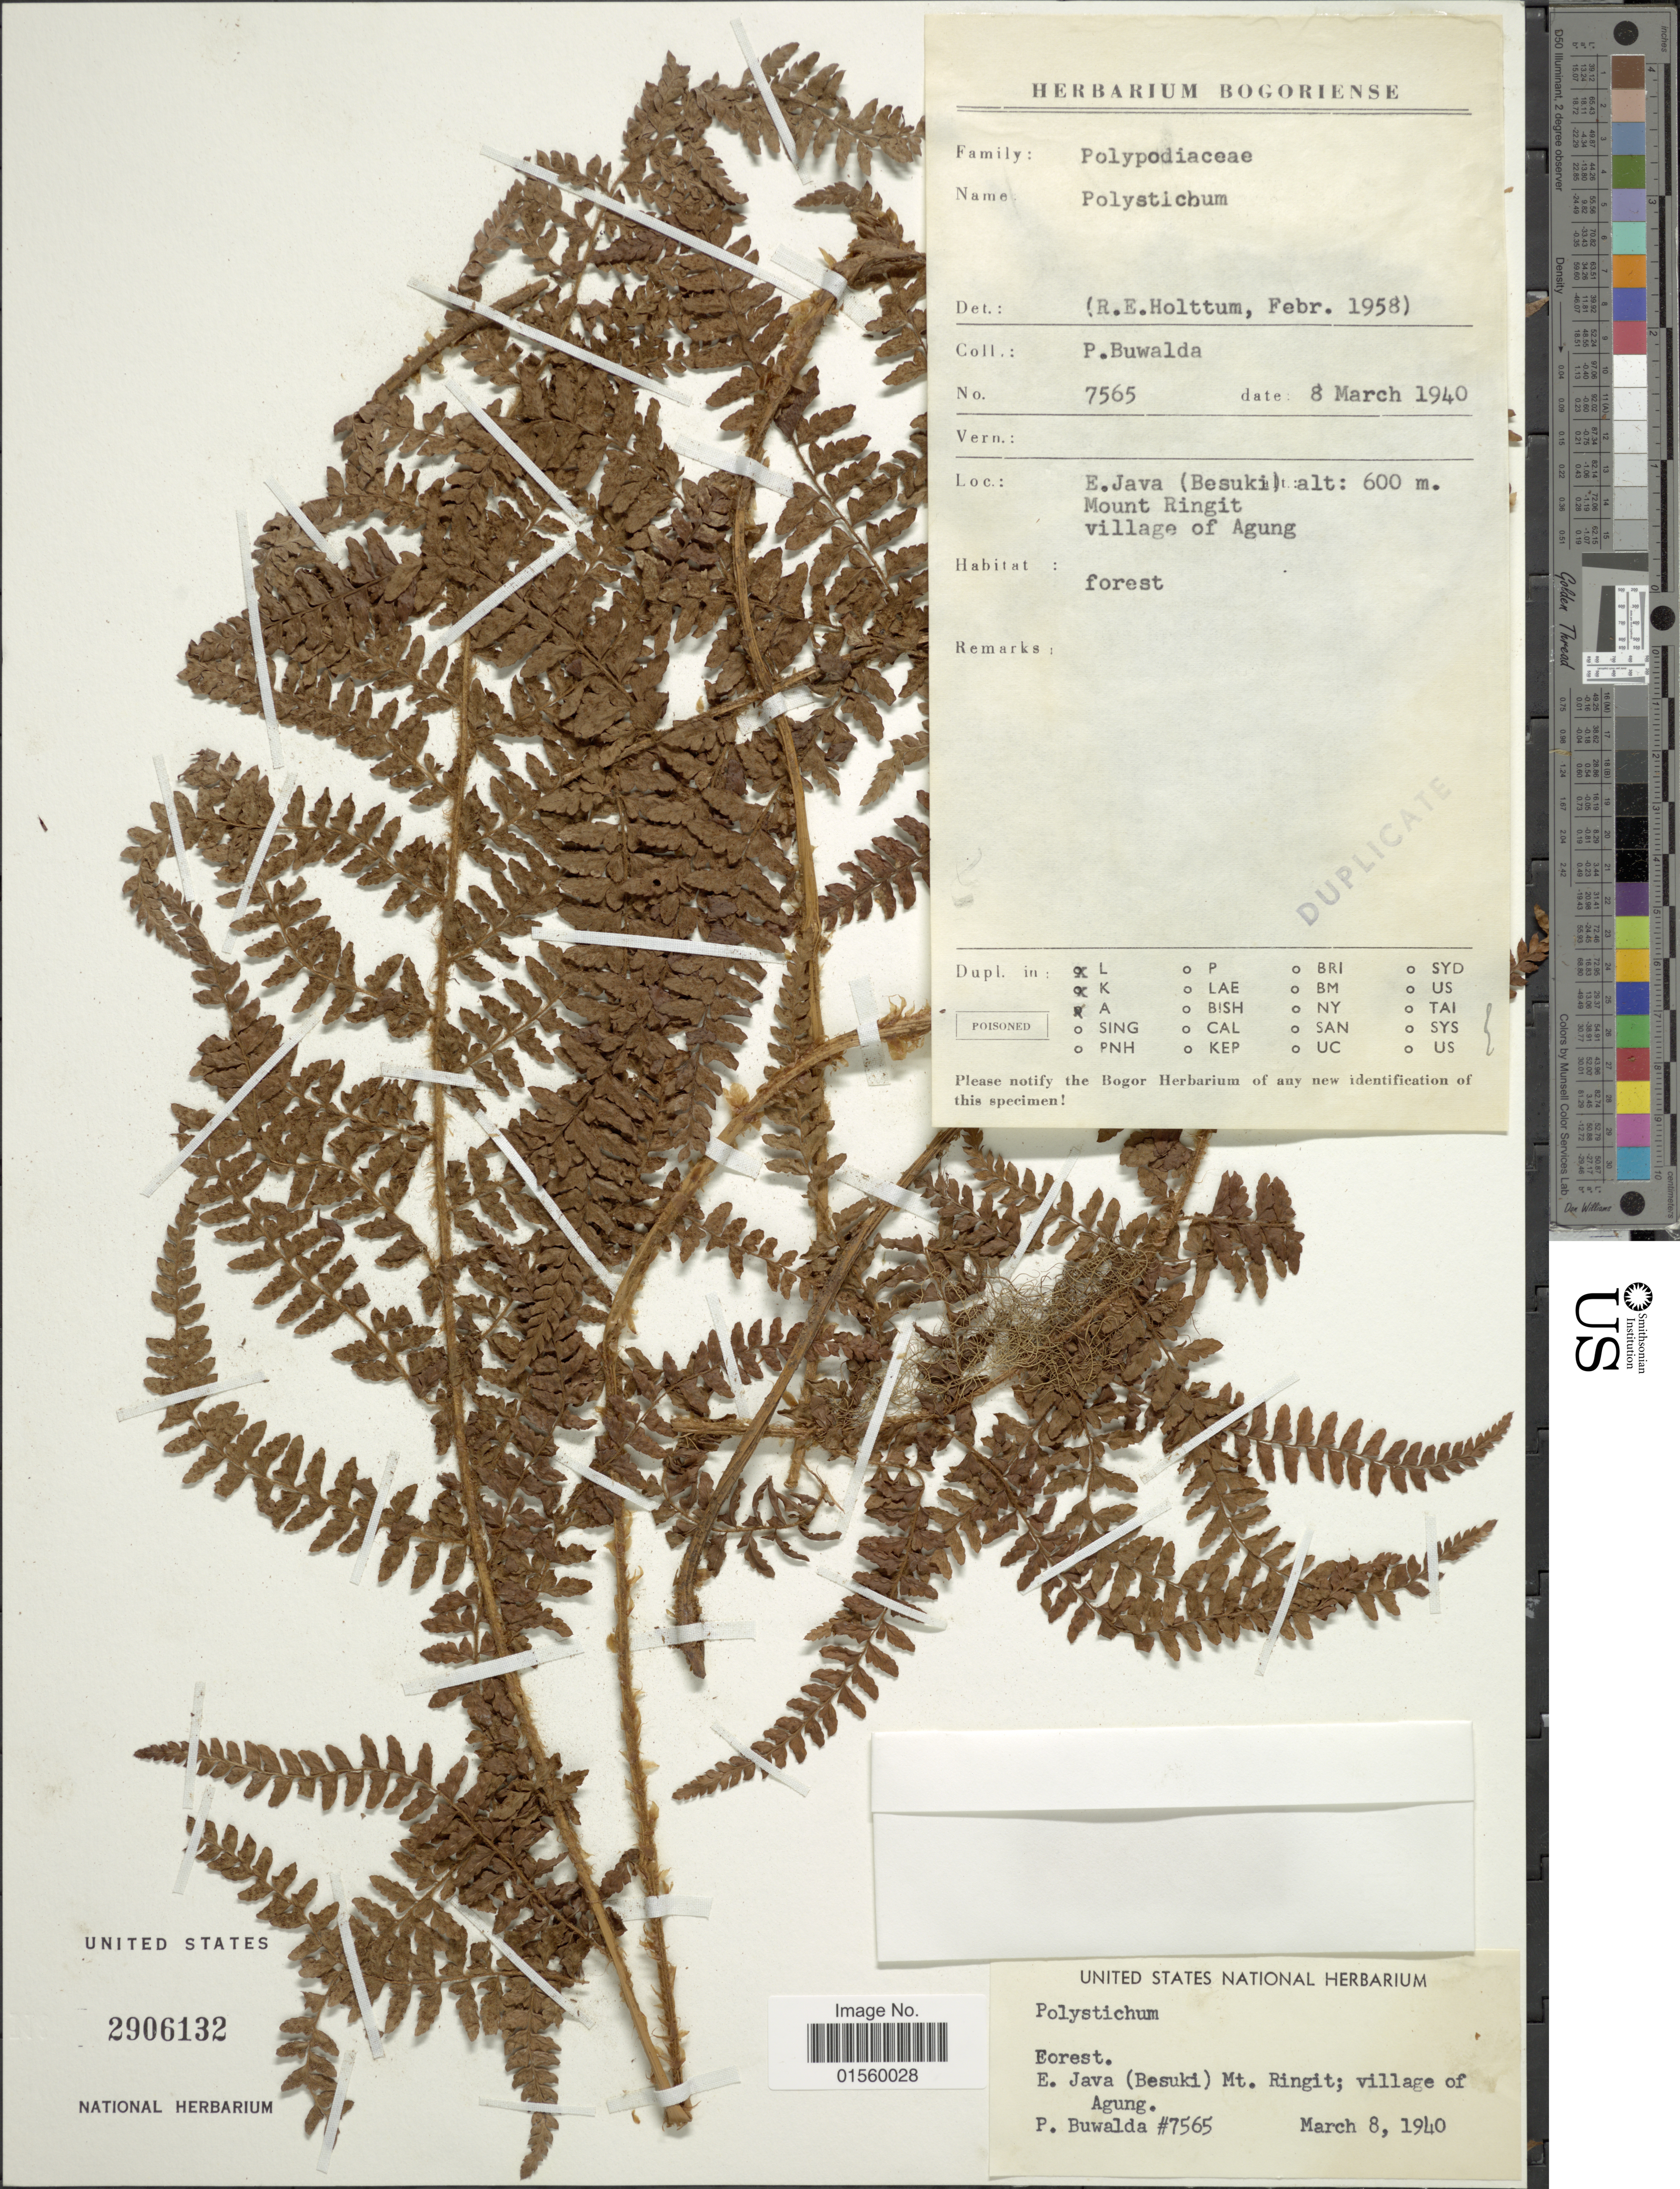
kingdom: Plantae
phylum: Tracheophyta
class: Polypodiopsida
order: Polypodiales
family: Dryopteridaceae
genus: Polystichum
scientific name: Polystichum sp.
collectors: P. Buwalda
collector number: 7565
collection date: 1940-03-08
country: Indonesia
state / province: Java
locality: E. Java (Besuki), Mount Ringit, village of Agung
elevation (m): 600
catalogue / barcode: US 2906132